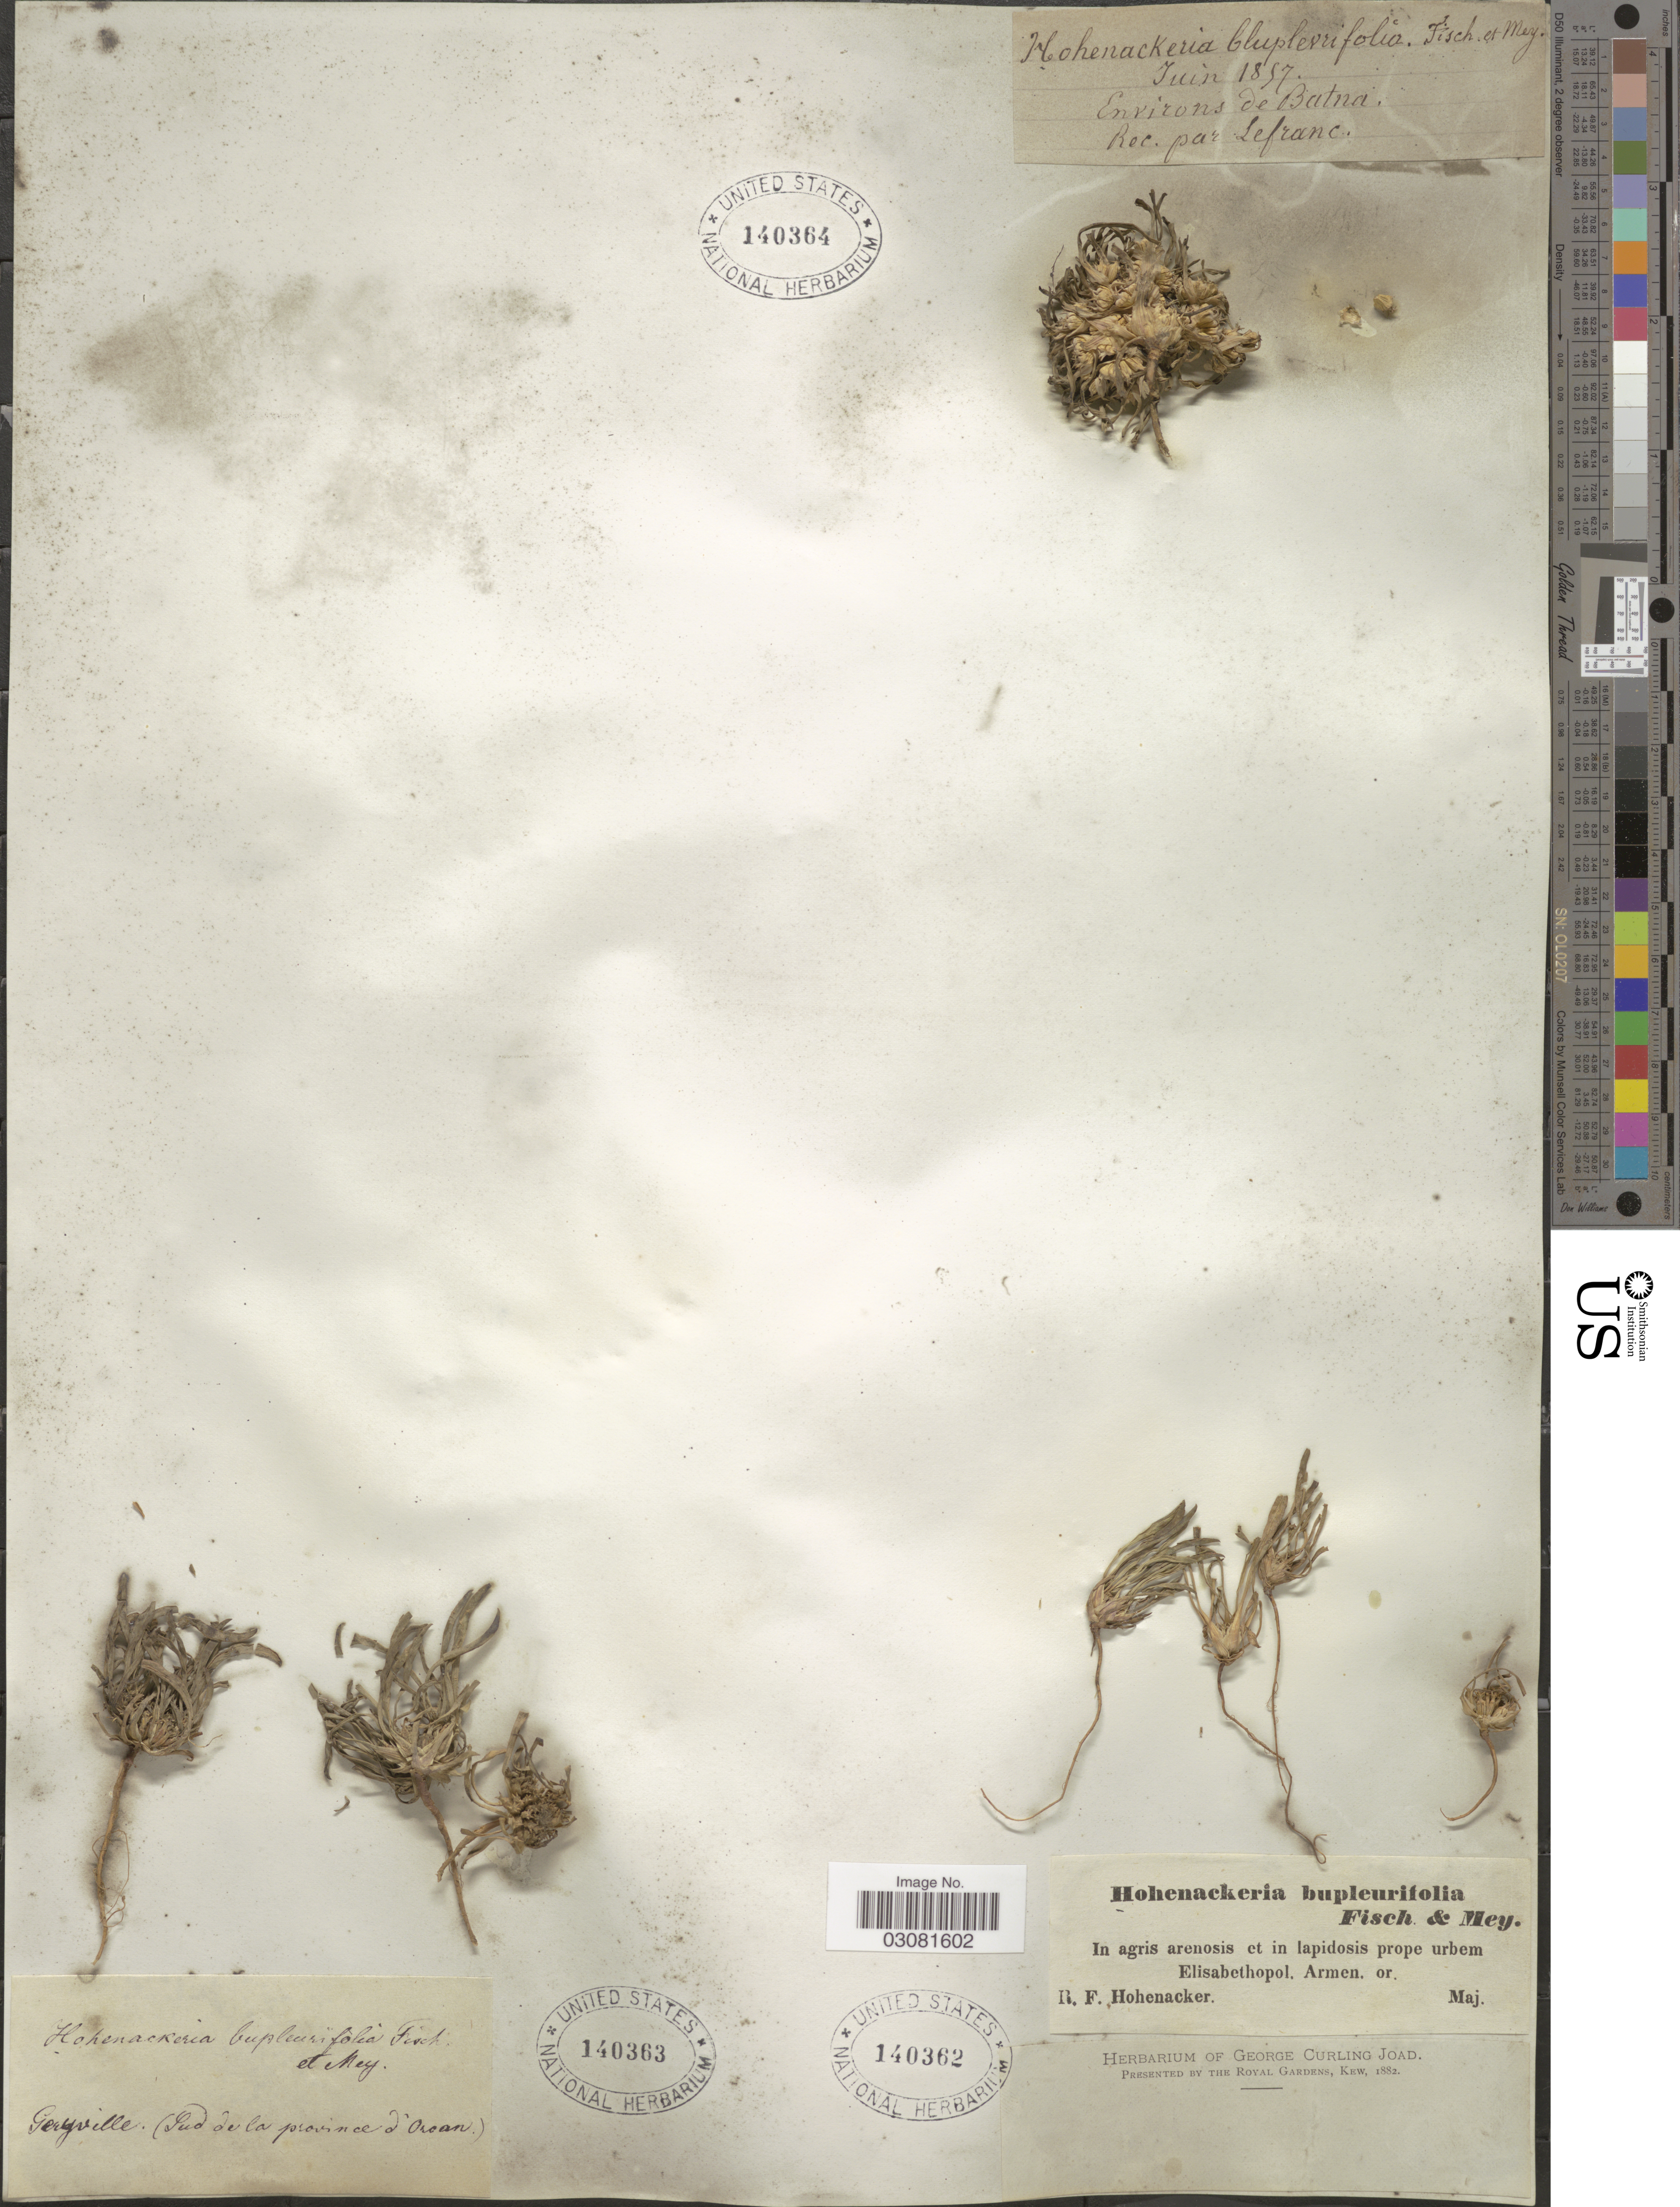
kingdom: Plantae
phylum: Tracheophyta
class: Magnoliopsida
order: Apiales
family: Apiaceae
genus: Hohenackeria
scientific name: Hohenackeria bupleurifolia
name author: Fisch. & C.A. Mey.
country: Algeria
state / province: Oran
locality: Geryville (Sud de la province d'Oran).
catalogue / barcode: US 140363